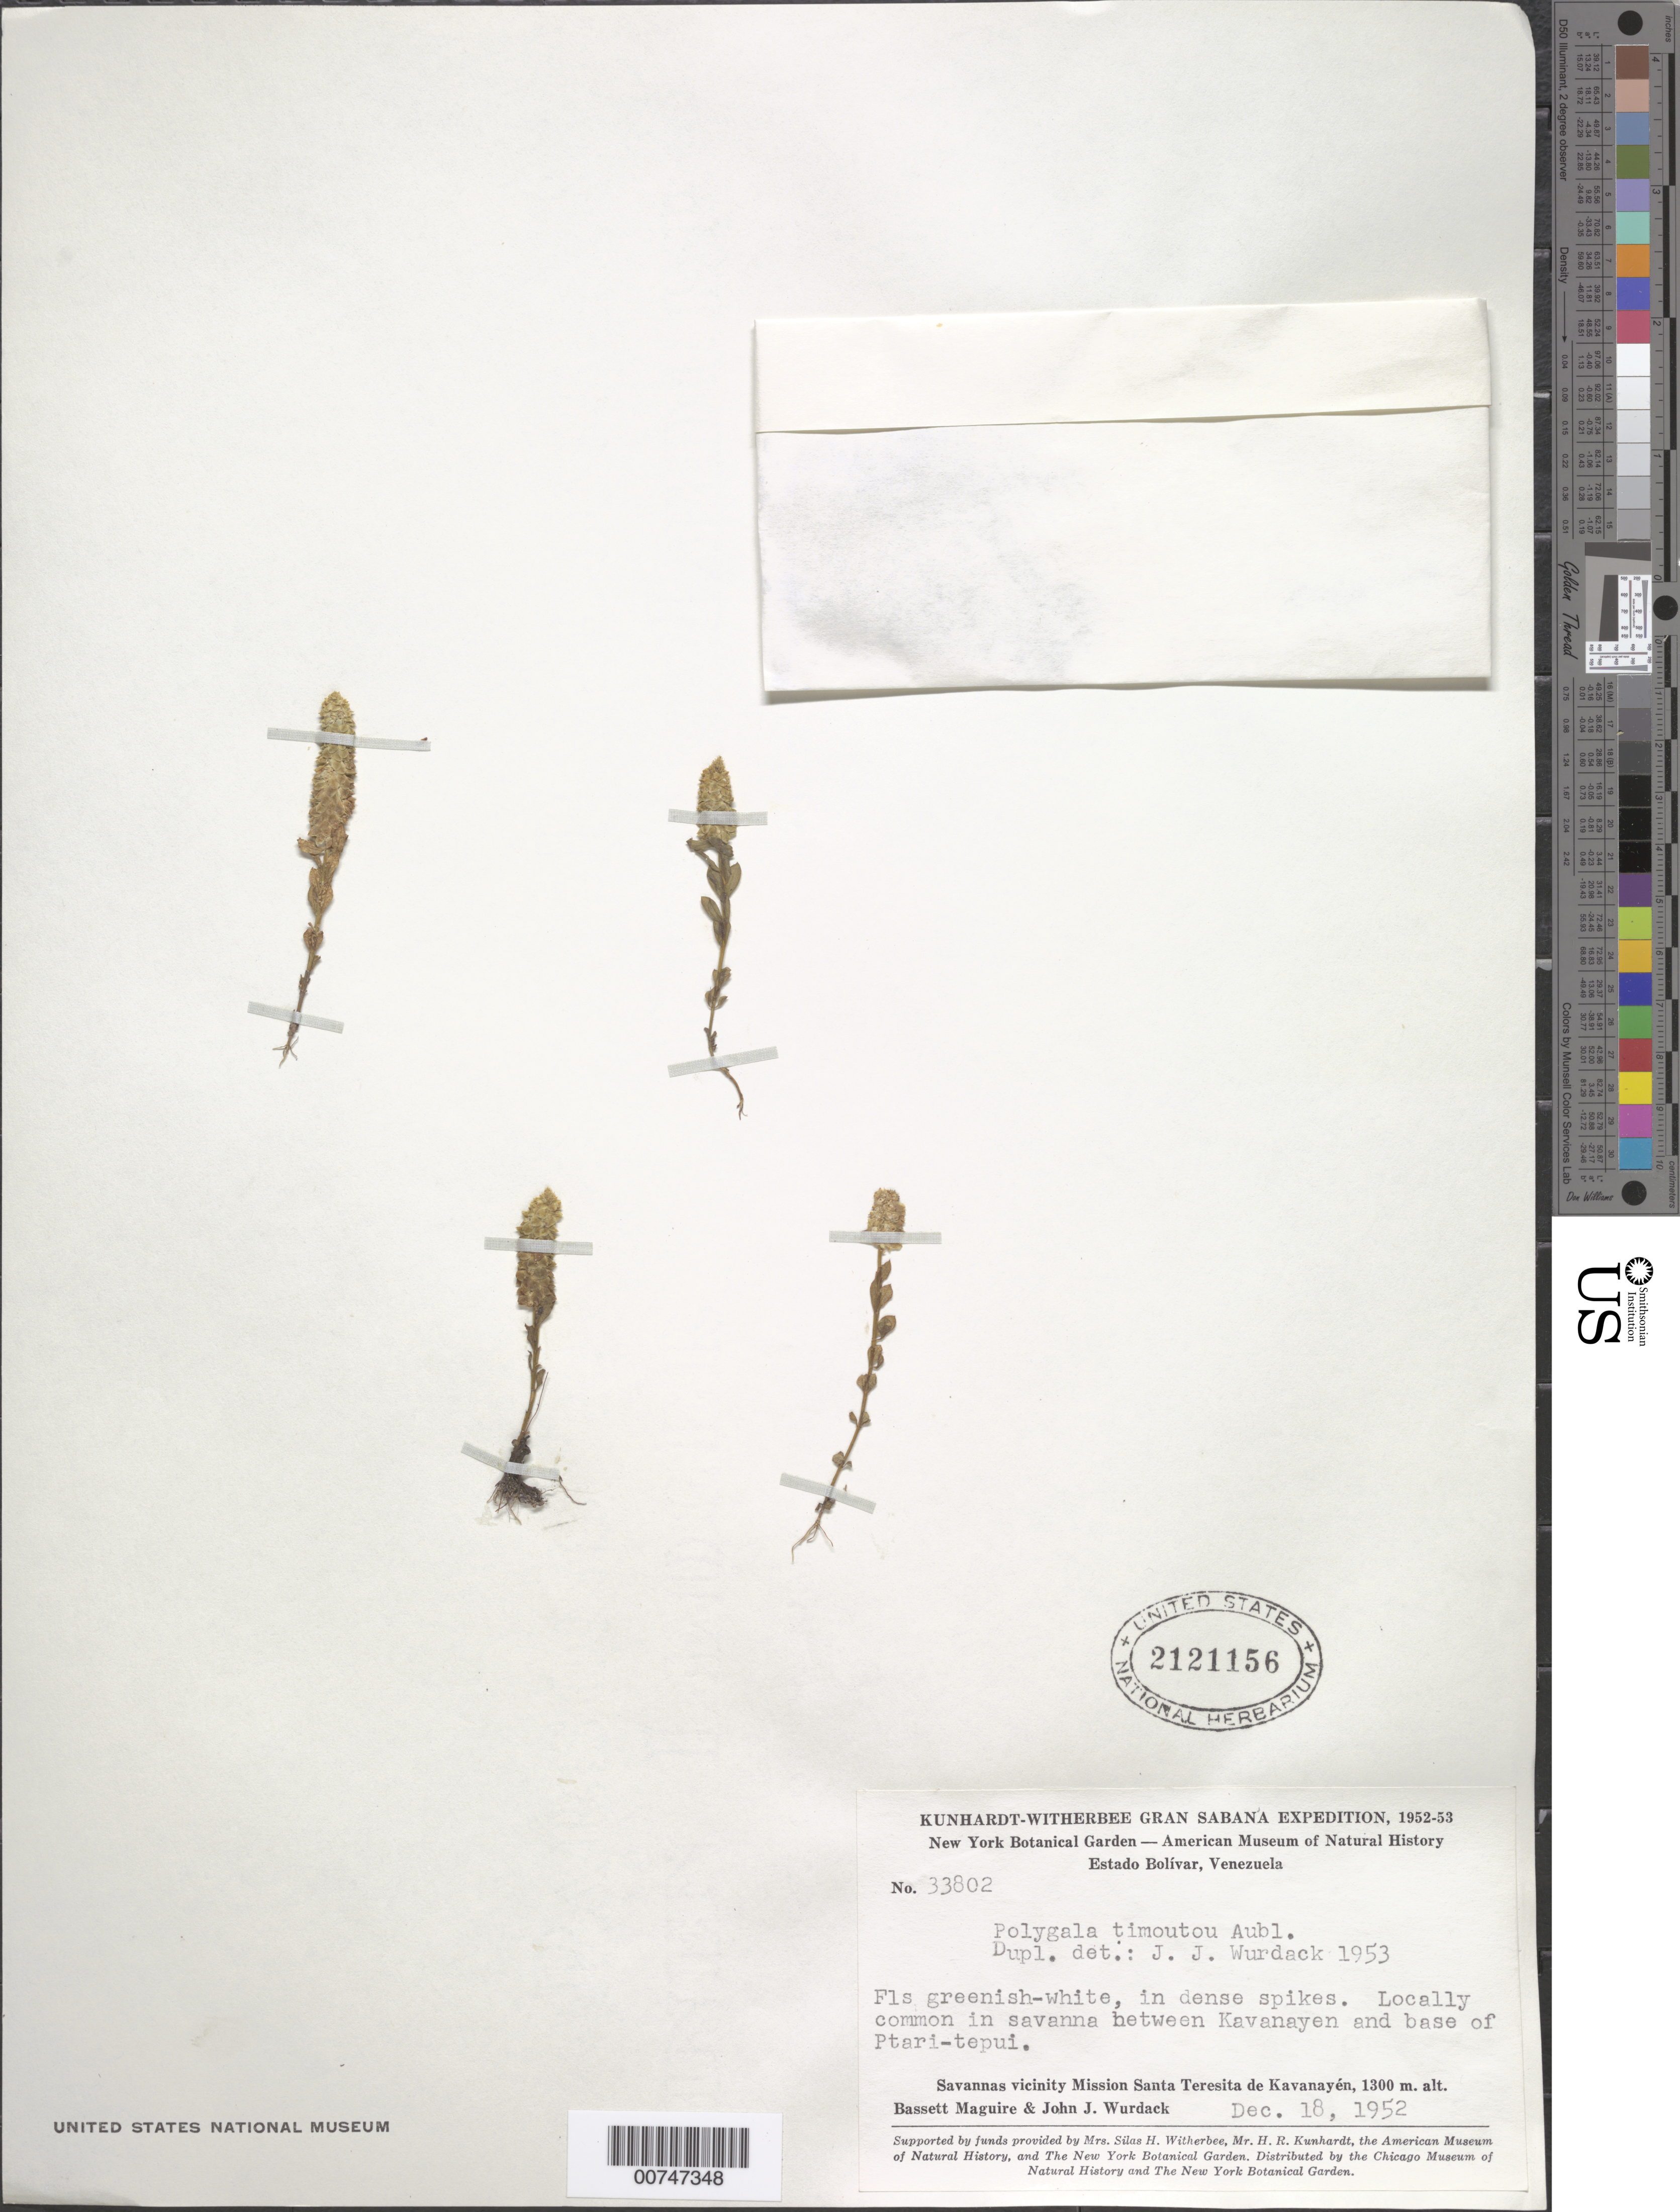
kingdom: Plantae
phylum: Tracheophyta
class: Magnoliopsida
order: Fabales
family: Polygalaceae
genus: Polygala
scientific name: Polygala timoutou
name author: Aubl.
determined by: Wurdack, John J., (US), US (UNITED STATES)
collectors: B. Maguire & J. J. Wurdack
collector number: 33802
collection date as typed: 18-Dec-52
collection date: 1952-12-18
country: Venezuela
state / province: Bolívar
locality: Kavanayén to base of Ptari-tepuí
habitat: Savanna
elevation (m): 1300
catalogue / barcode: US 2121156